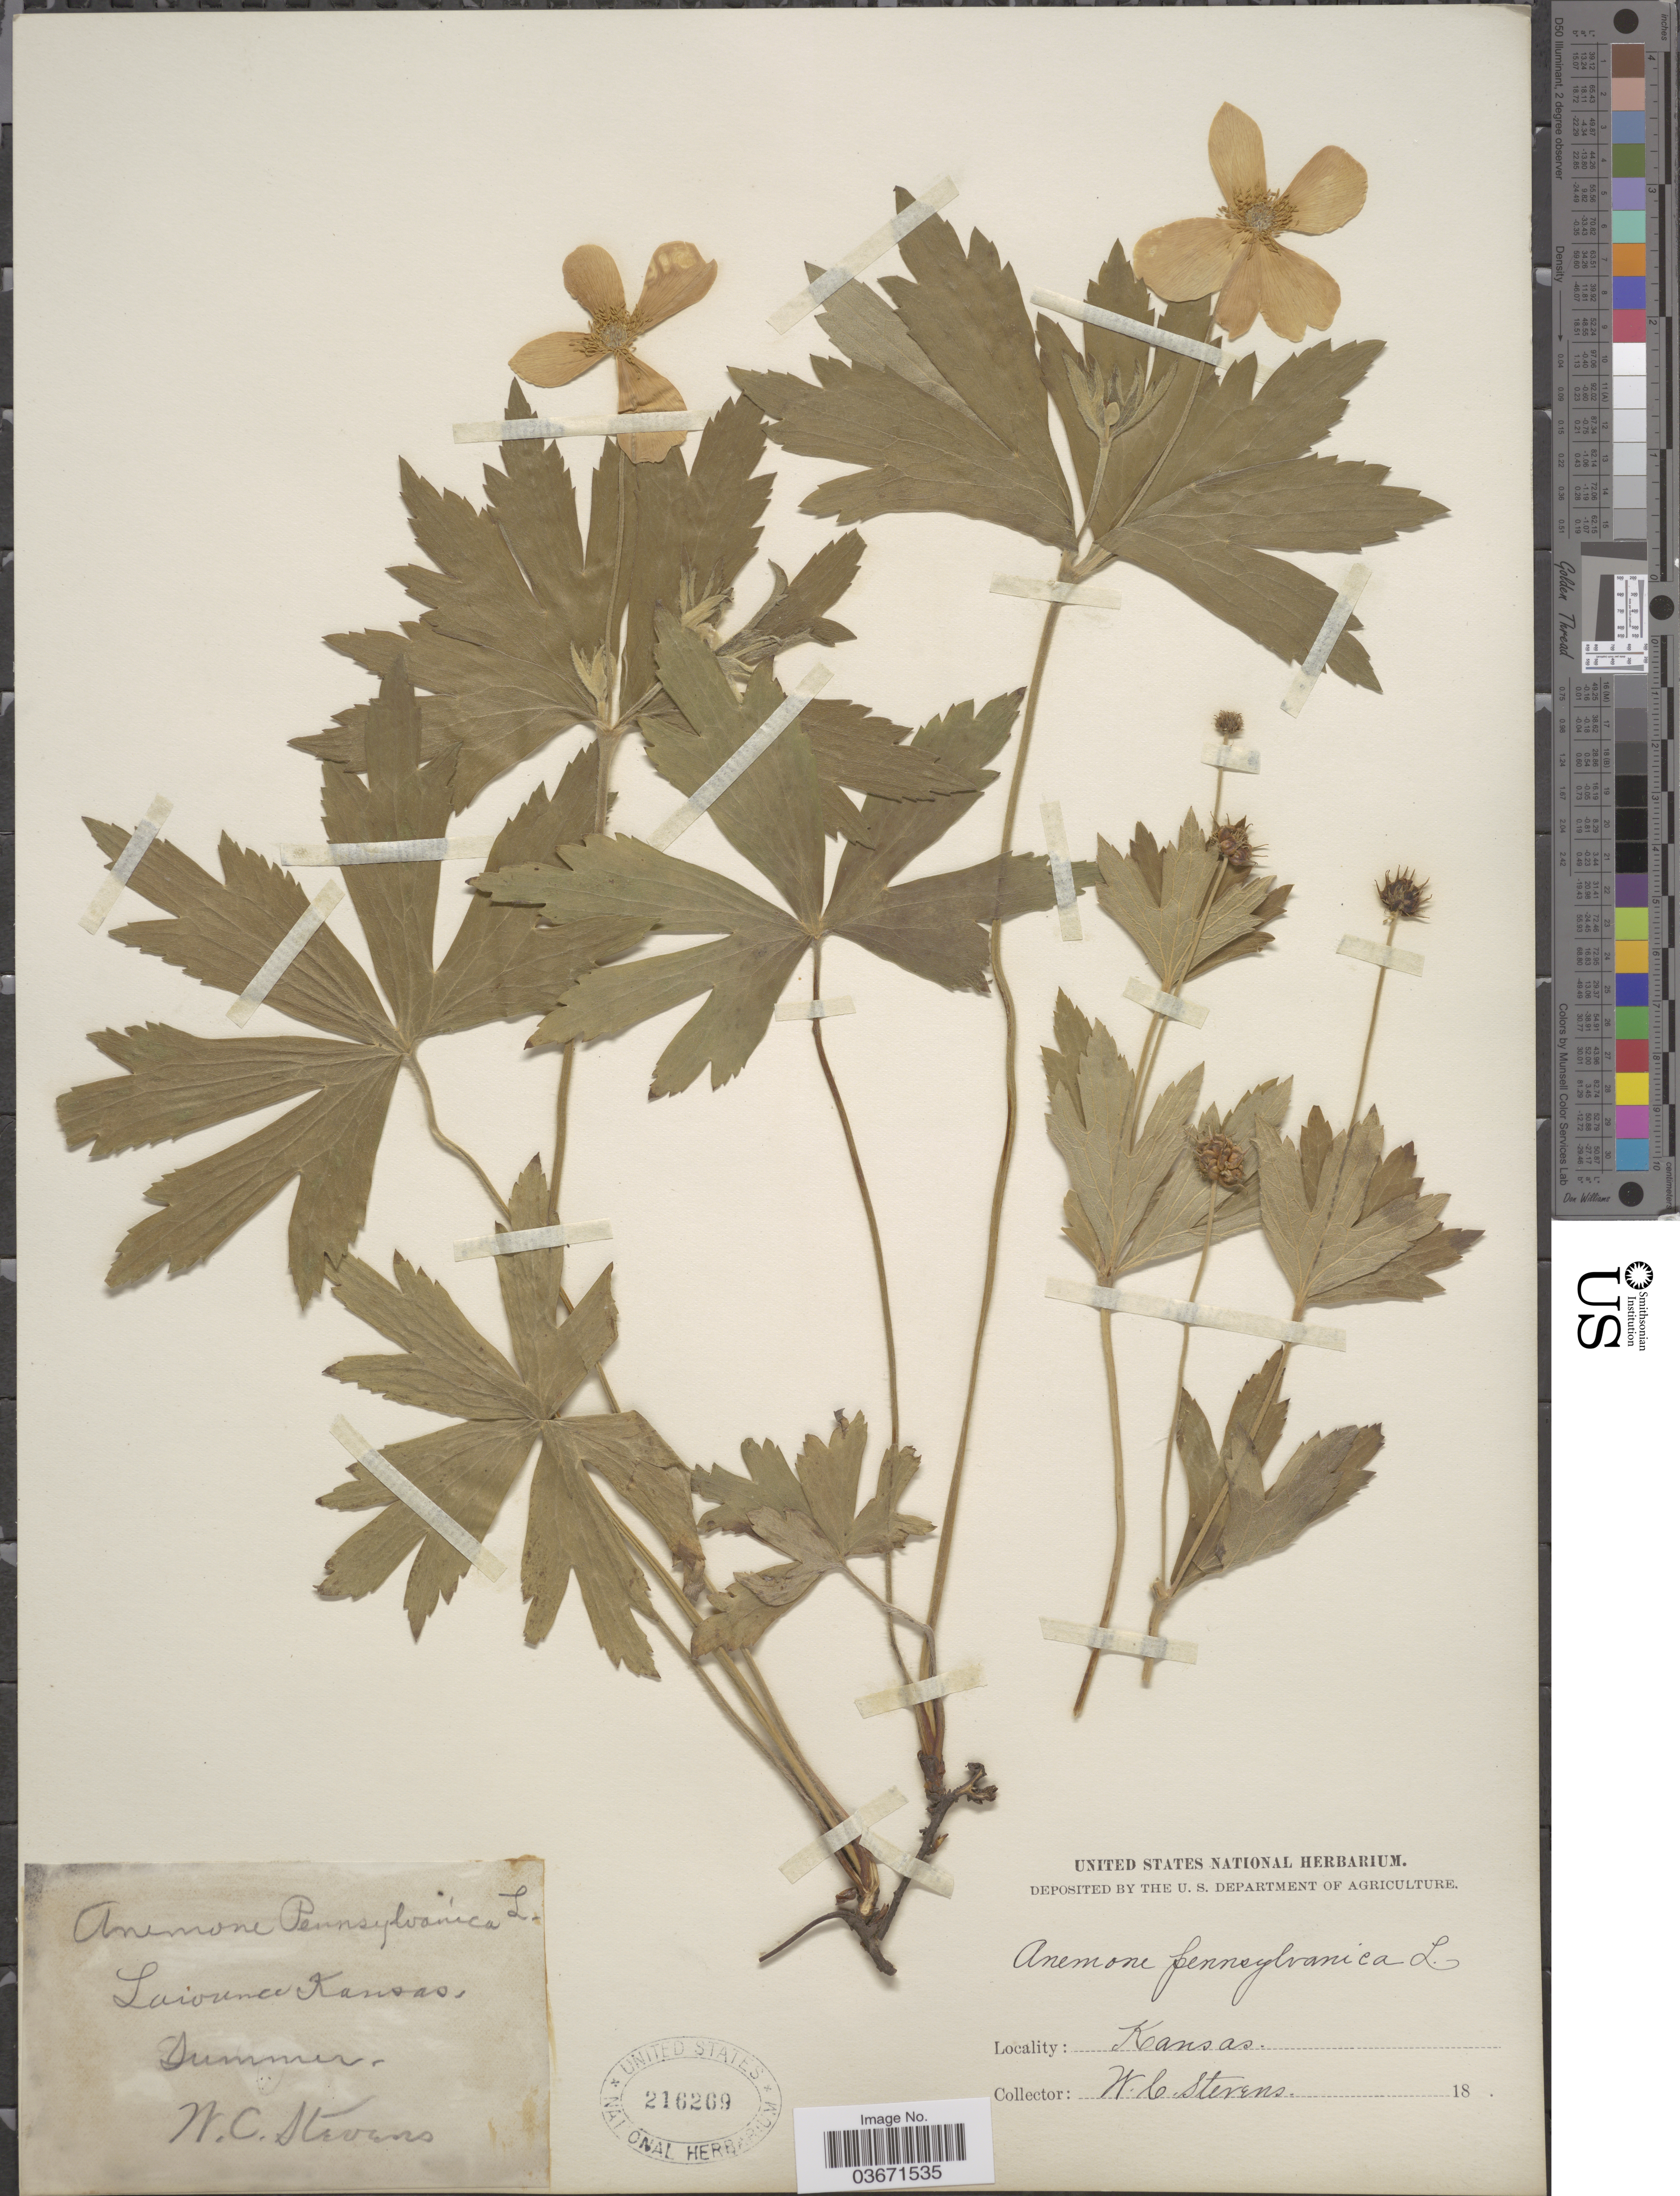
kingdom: Plantae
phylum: Tracheophyta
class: Magnoliopsida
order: Ranunculales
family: Ranunculaceae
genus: Anemone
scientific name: Anemone canadensis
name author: L.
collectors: W. C. Stevens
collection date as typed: Summer 18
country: United States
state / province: Kansas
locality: Lawrence.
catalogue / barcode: US 216269